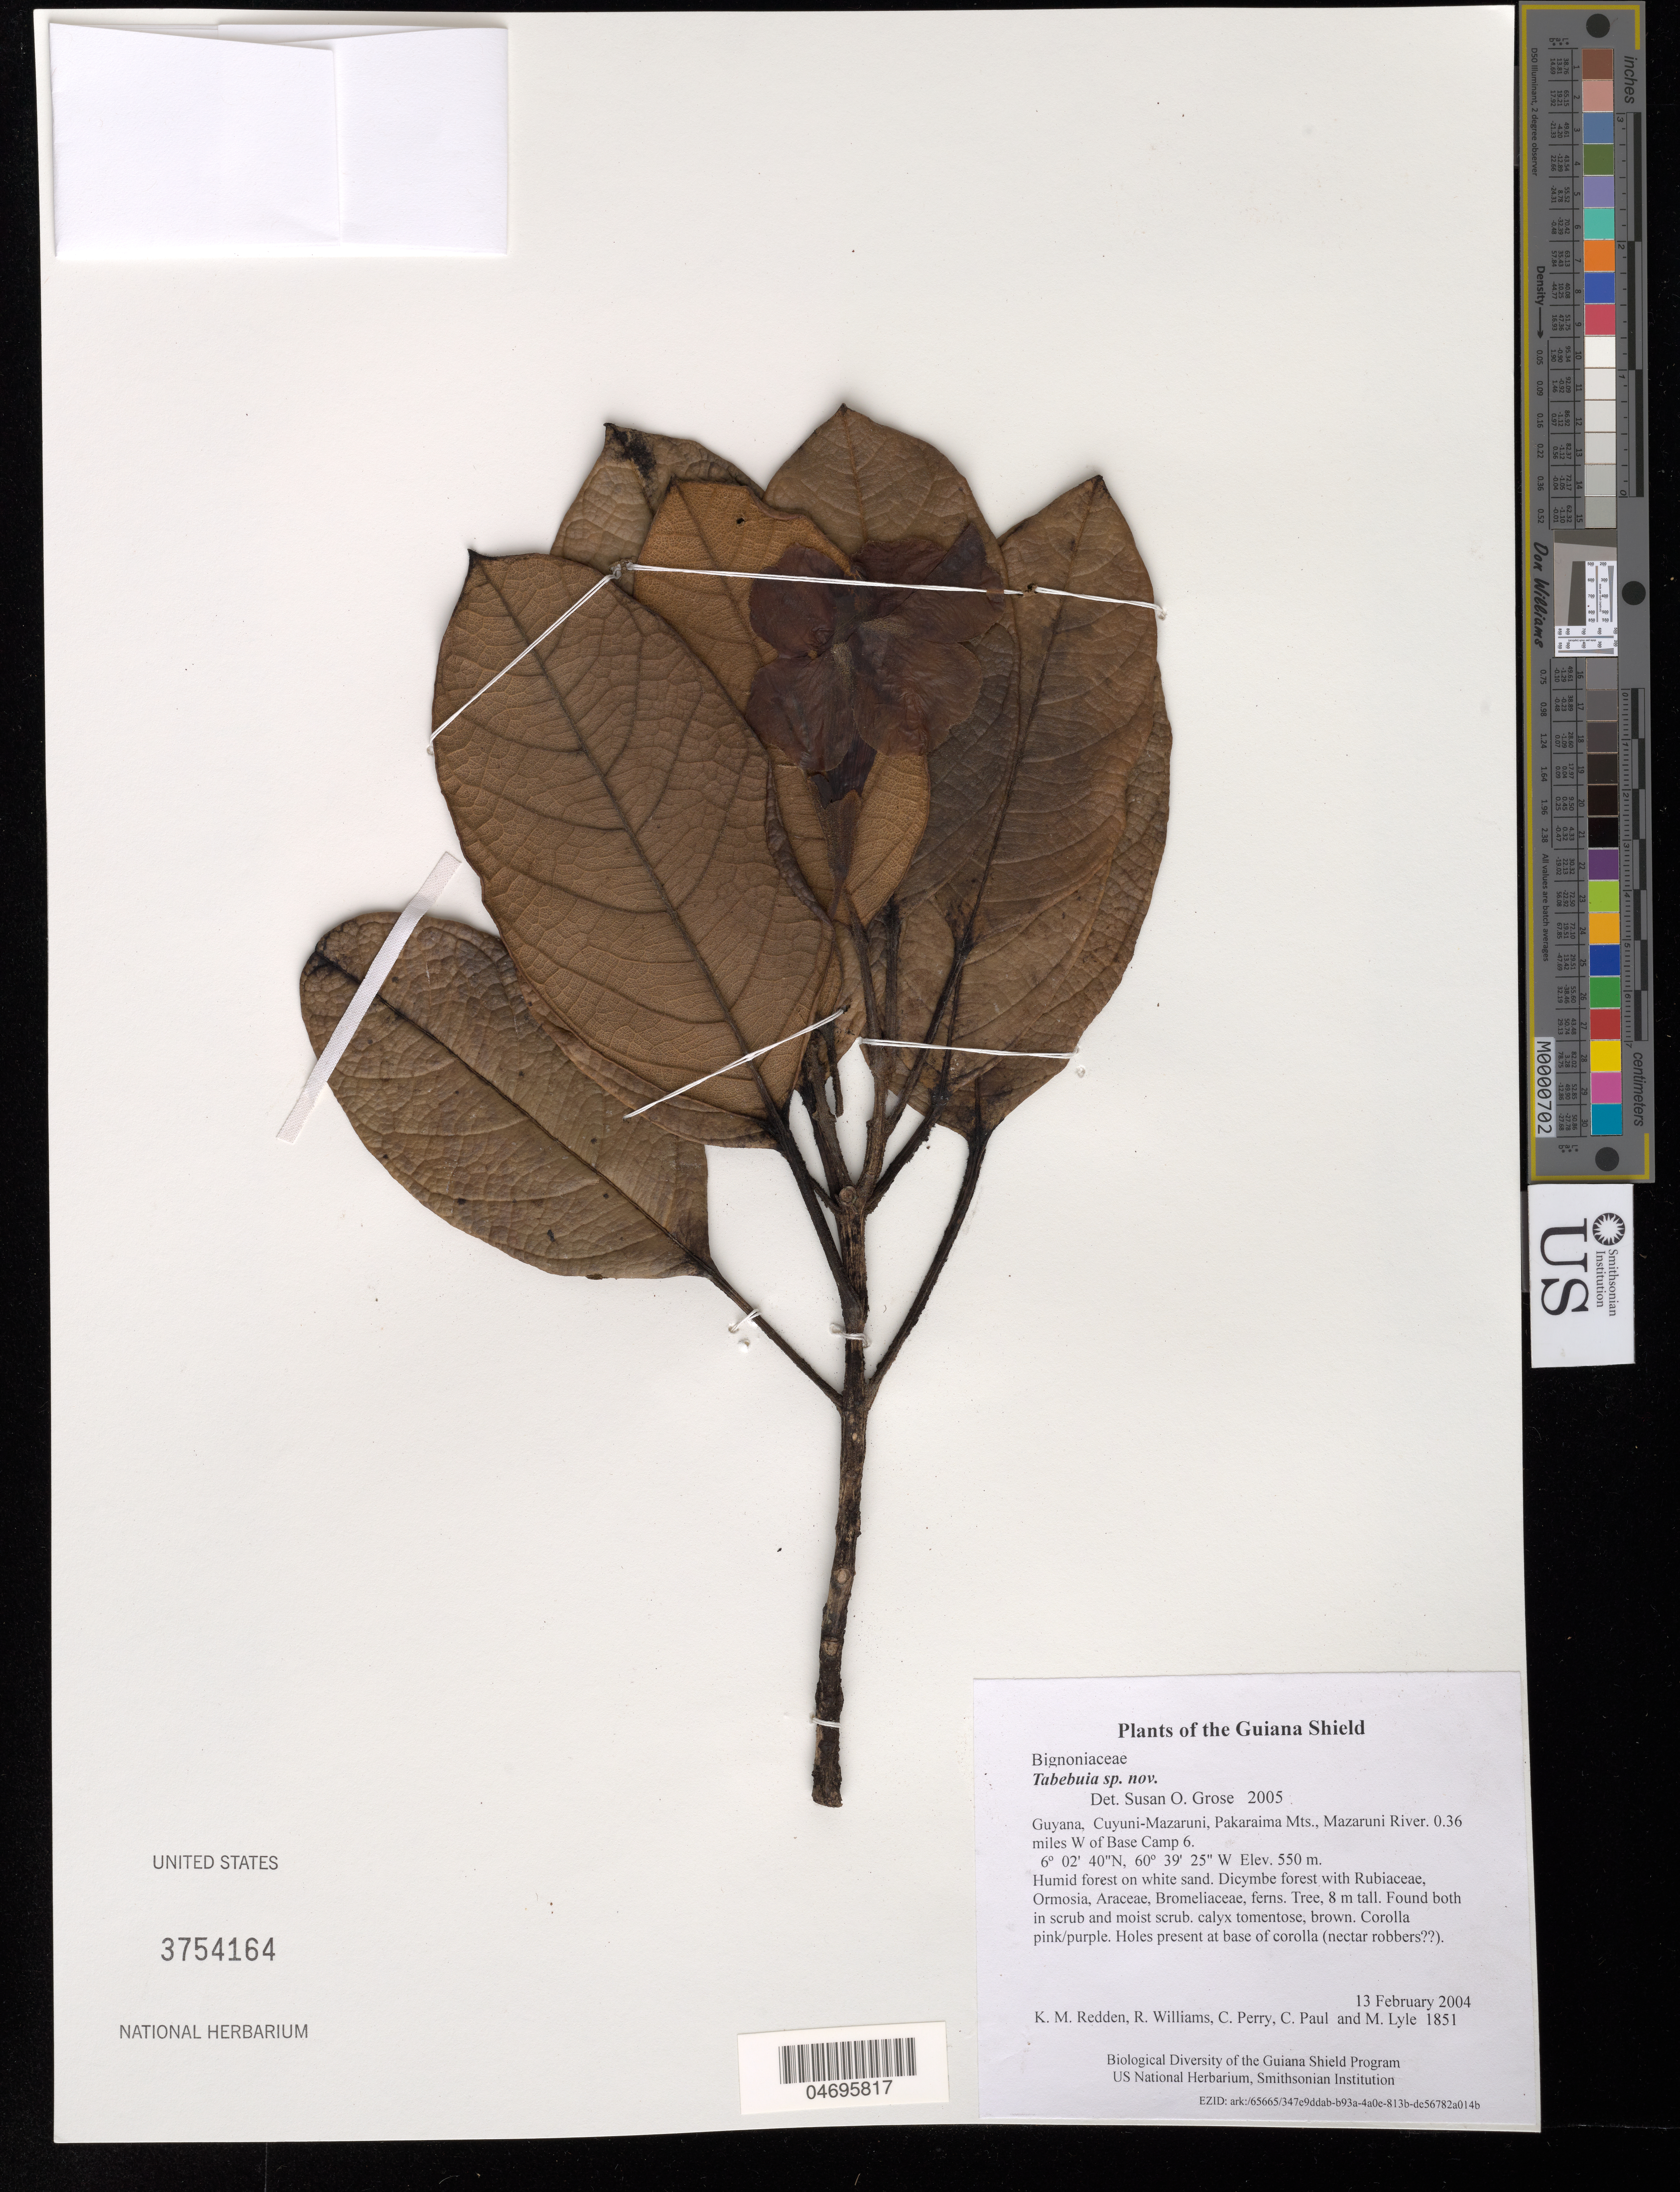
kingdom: Plantae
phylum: Tracheophyta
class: Magnoliopsida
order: Lamiales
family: Bignoniaceae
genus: Tabebuia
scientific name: Tabebuia sp. nov.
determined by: Grose, S. O.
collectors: K. M. Redden, R. Williams, C. Perry, C. Paul & M. Lyle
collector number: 1851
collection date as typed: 13 February 2004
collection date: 2004-02-13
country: Guyana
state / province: Cuyuni-Mazaruni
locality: Pakaraima Mts., Mazaruni River. 0.36 miles W of Base Camp 6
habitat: Humid forest on white sand. Dicymbe forest with Rubiaceae, Ormosia, Araceae, Bromeliaceae, ferns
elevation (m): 550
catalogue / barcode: US 3754164